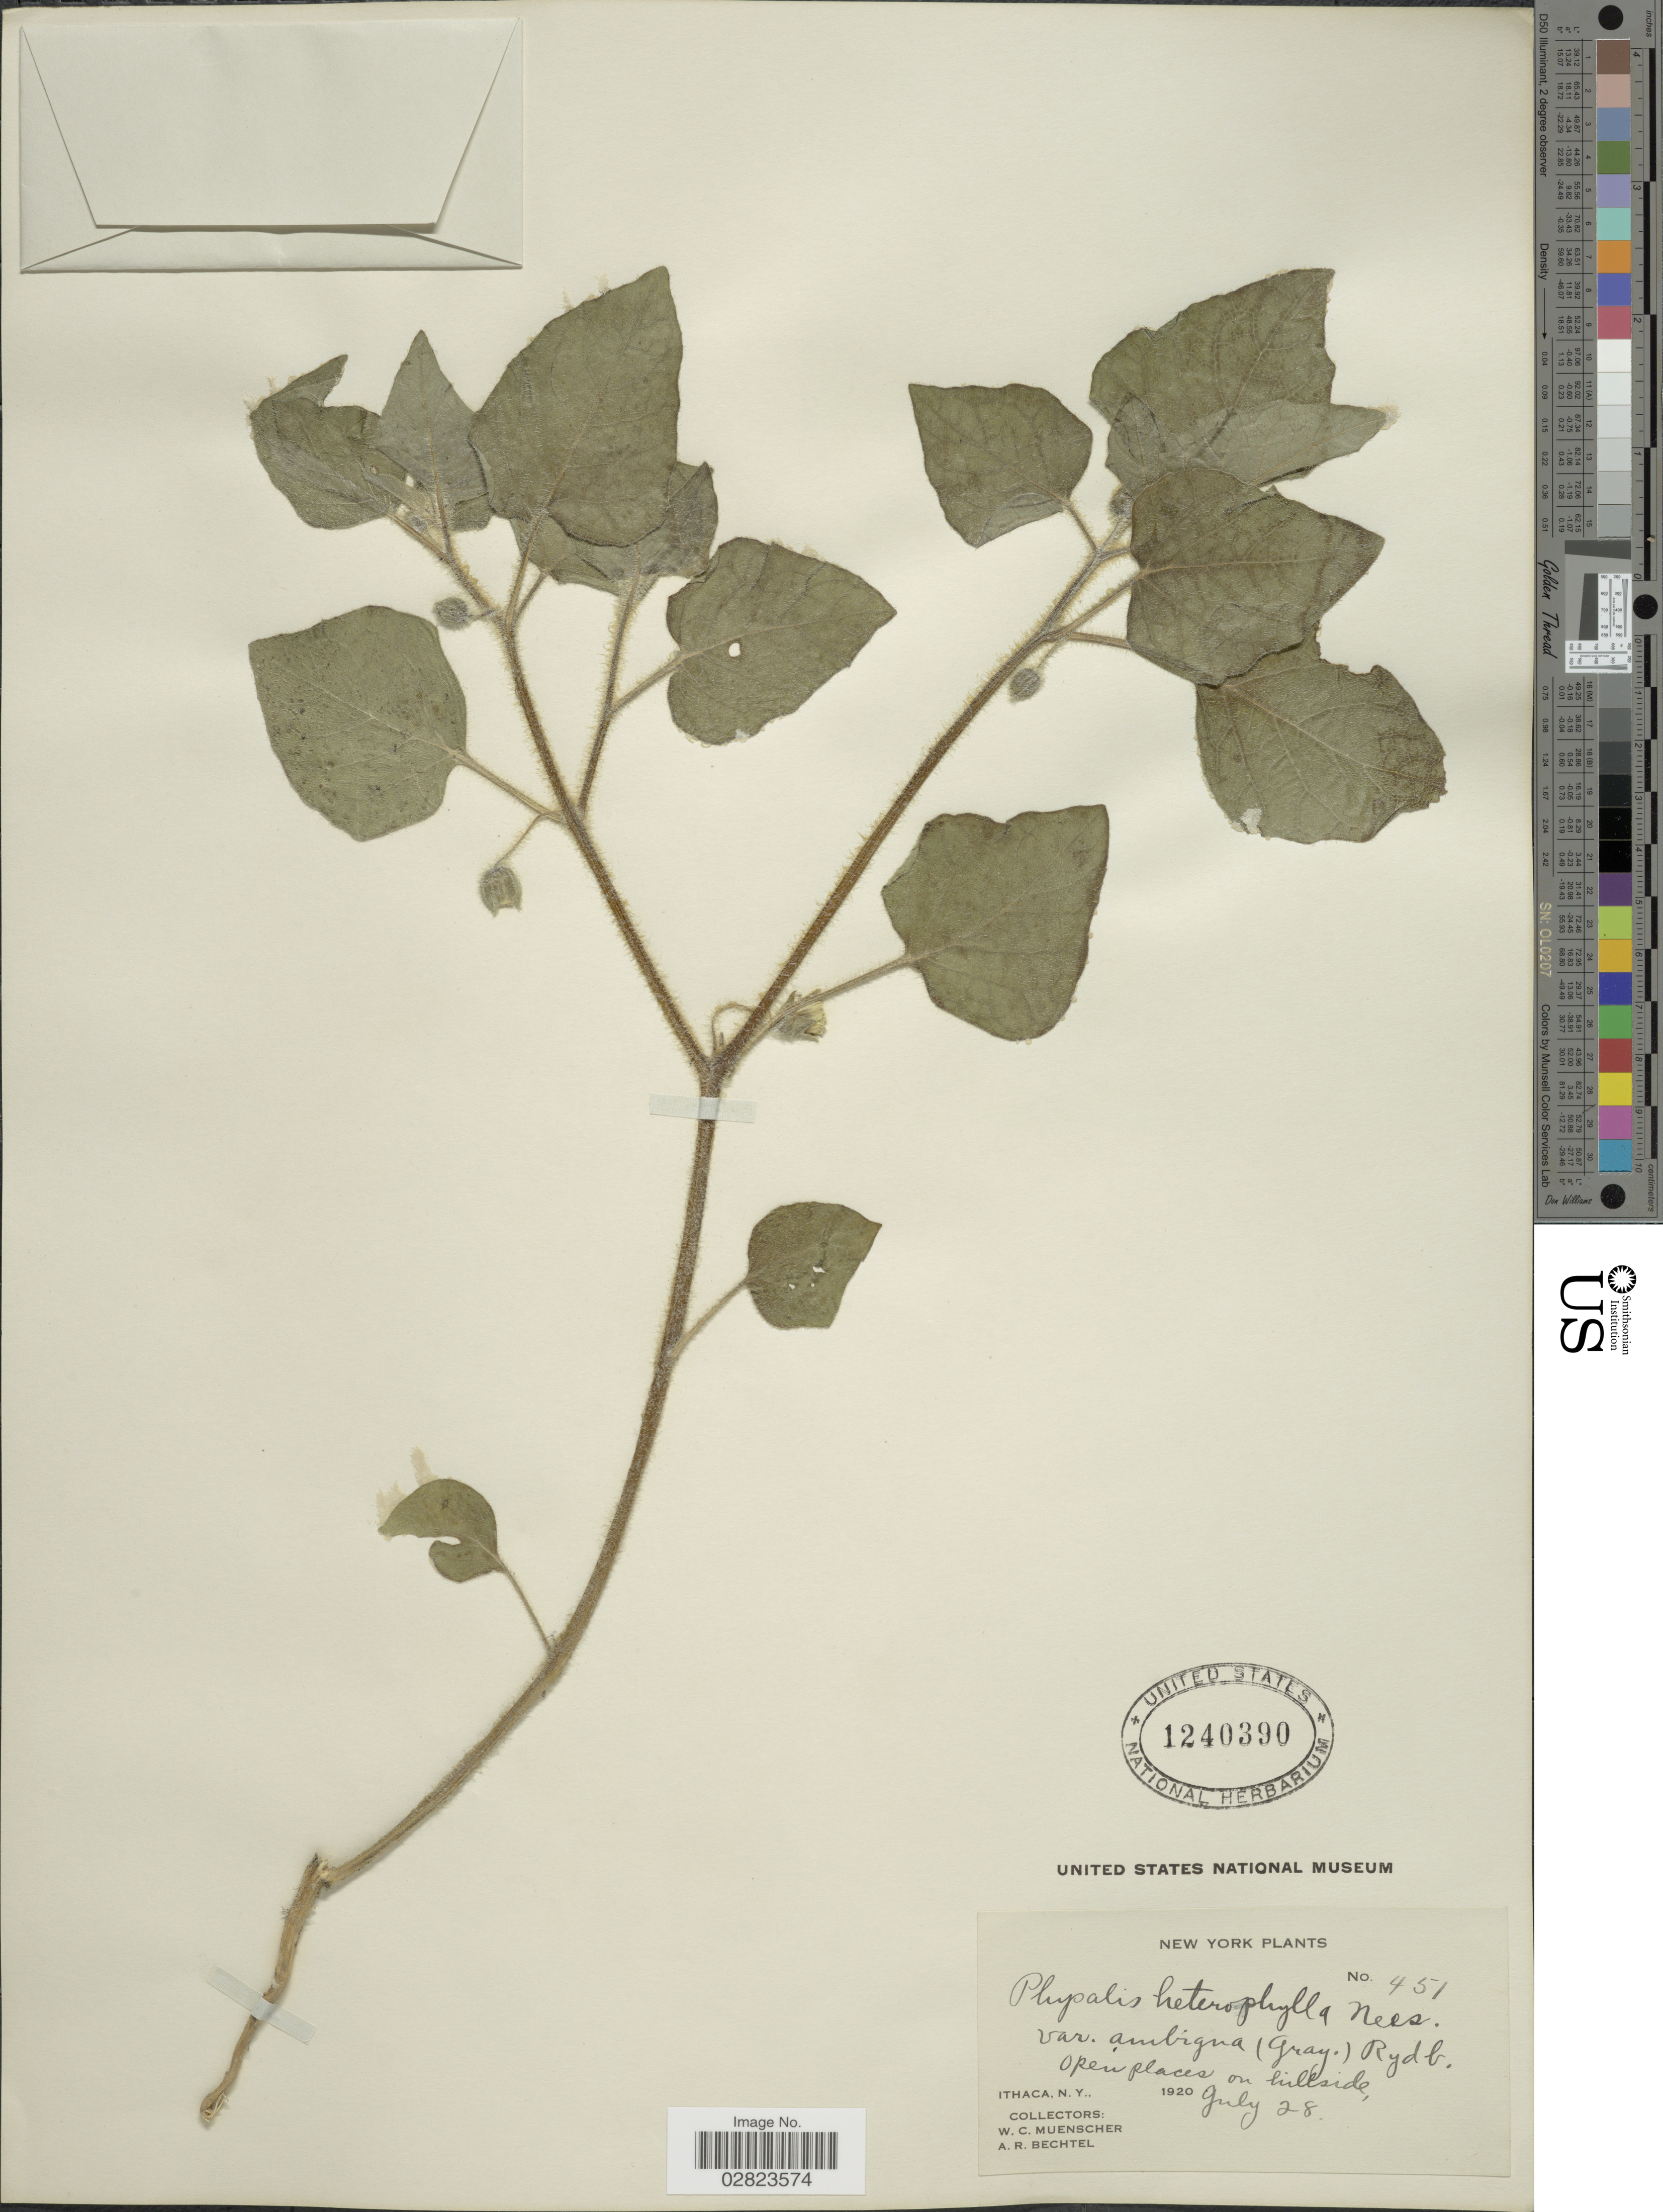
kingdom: Plantae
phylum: Tracheophyta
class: Magnoliopsida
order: Solanales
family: Solanaceae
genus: Physalis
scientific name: Physalis heterophylla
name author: Nees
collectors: W. Muenscher & A. Bechtel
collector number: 451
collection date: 1920-07-28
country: United States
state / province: New York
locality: Ithaca.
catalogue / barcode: US 1240390